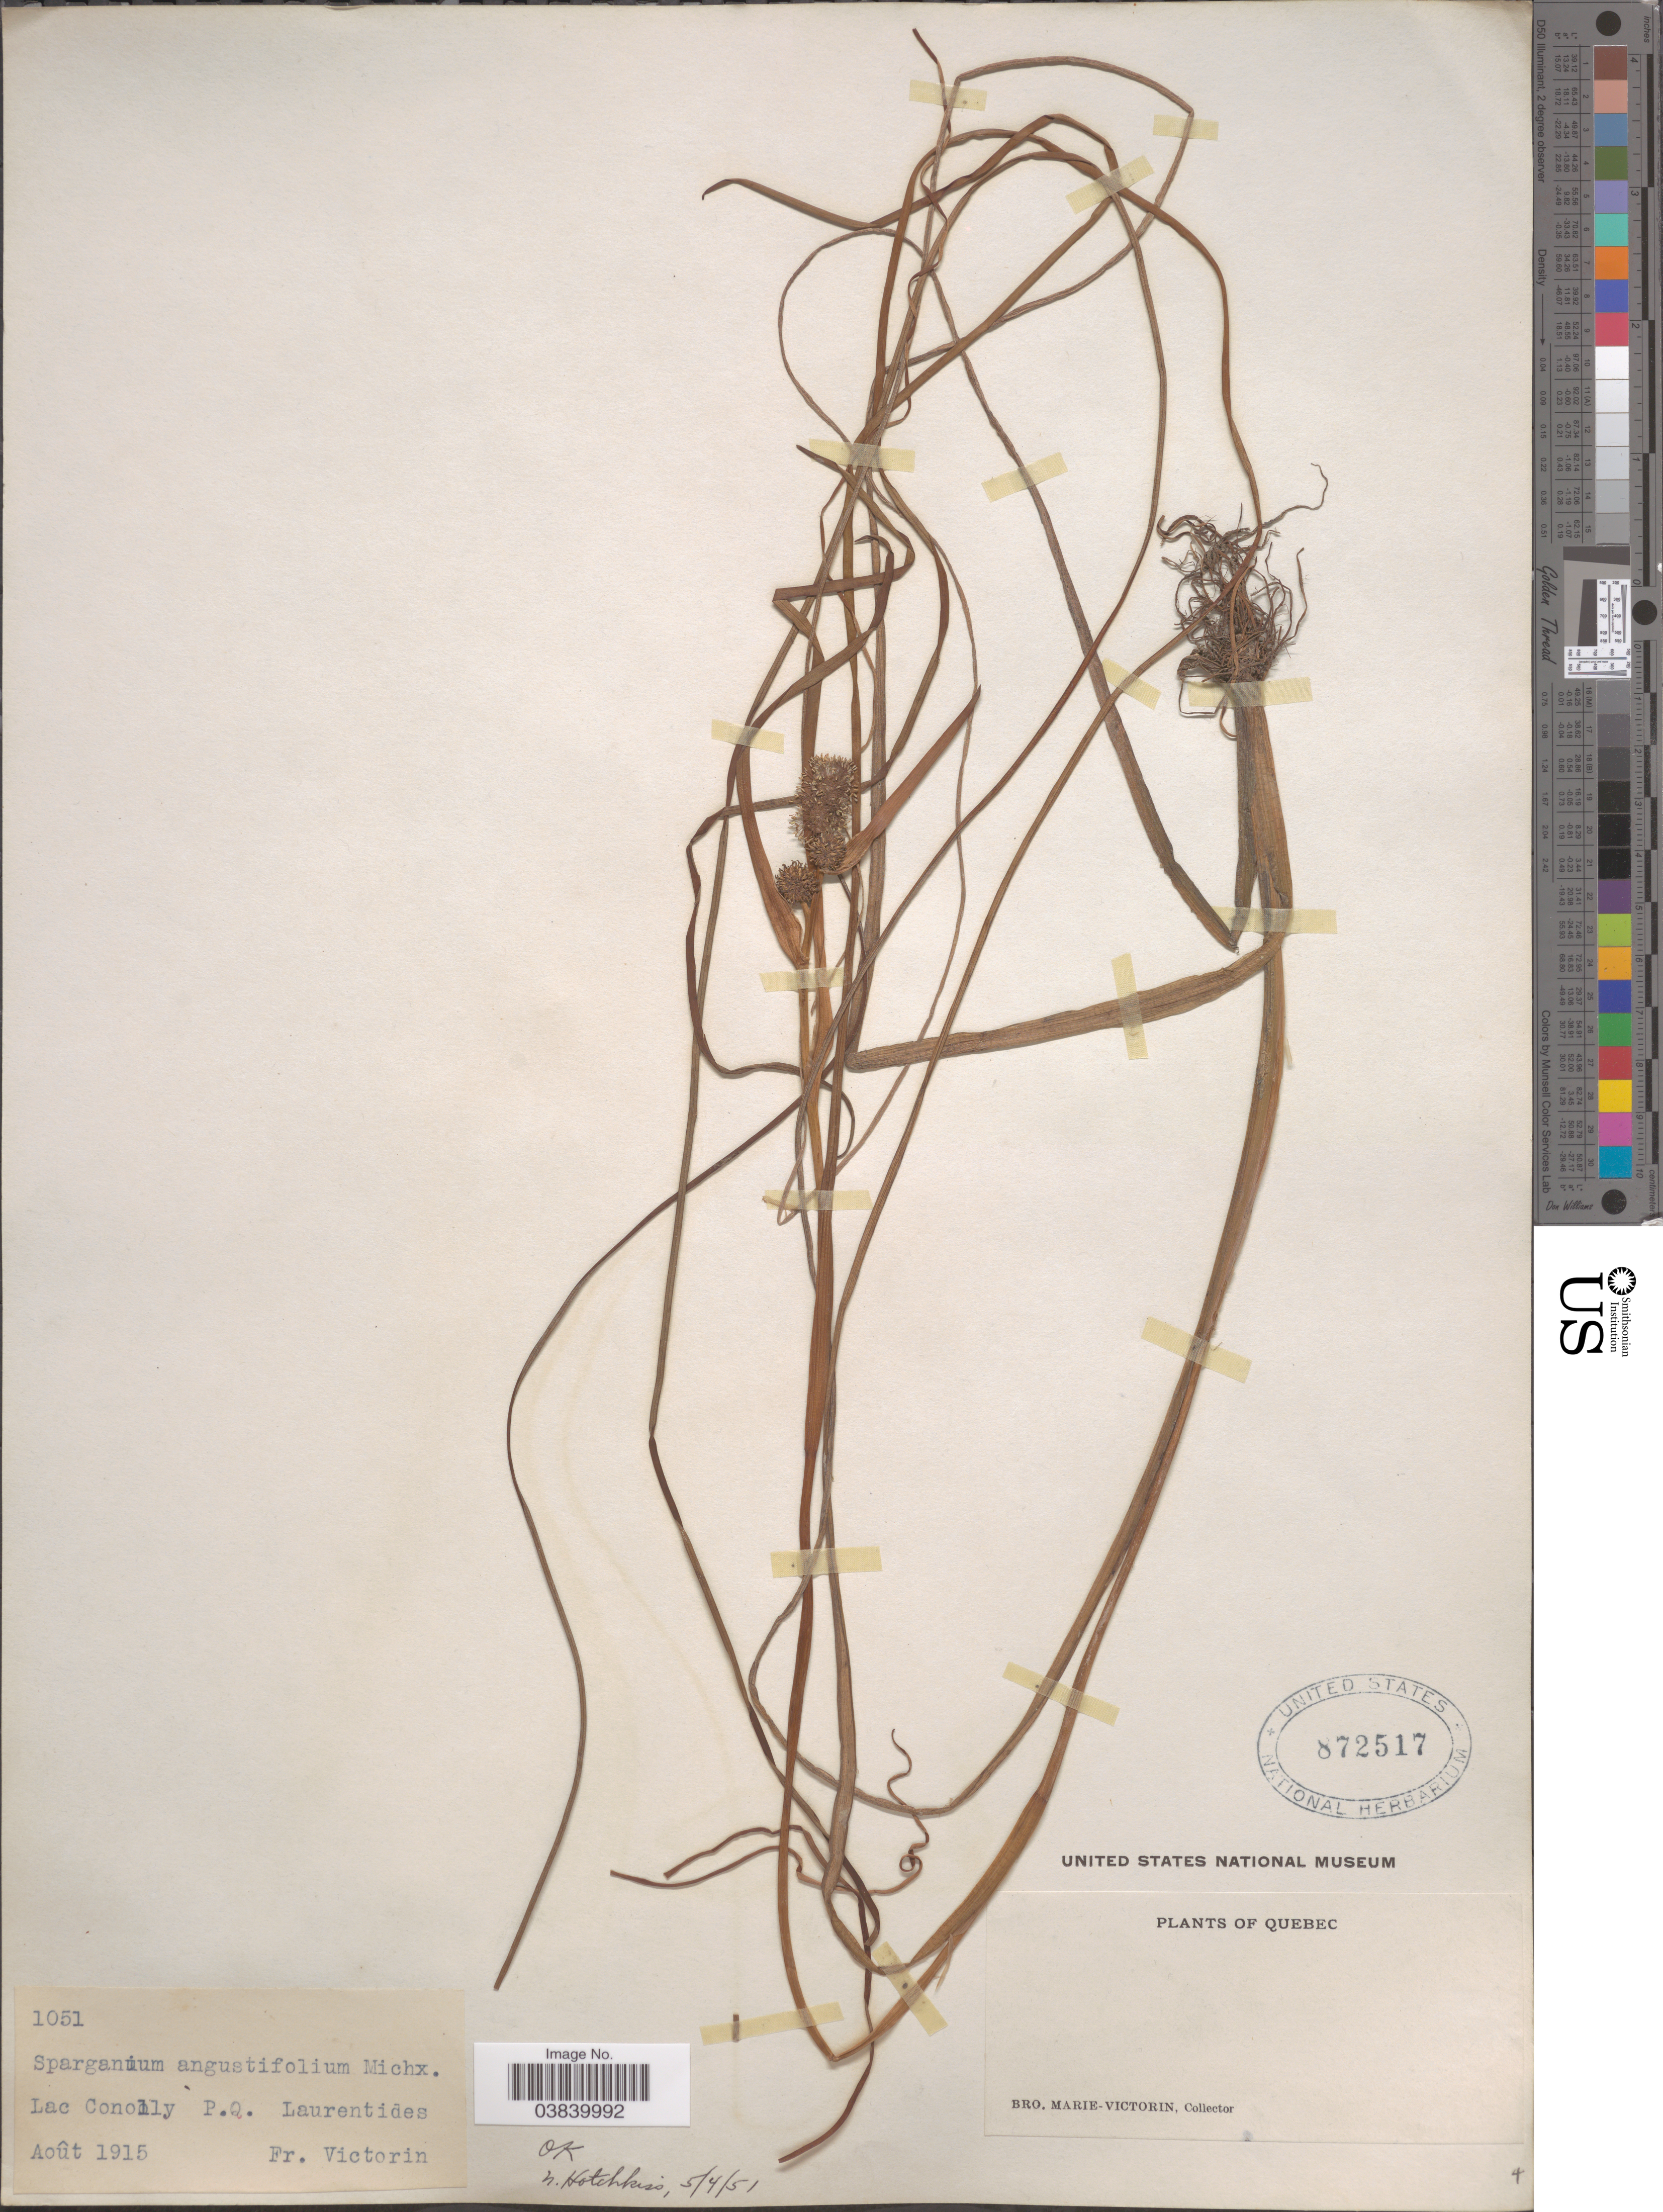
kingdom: Plantae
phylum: Tracheophyta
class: Liliopsida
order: Poales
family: Typhaceae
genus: Sparganium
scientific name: Sparganium angustifolium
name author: Michx.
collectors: Fr. Marie-Victorin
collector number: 1051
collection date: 1915-08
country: Canada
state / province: Quebec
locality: Lac Conolly P.Q. Laurentides.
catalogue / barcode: US 872517